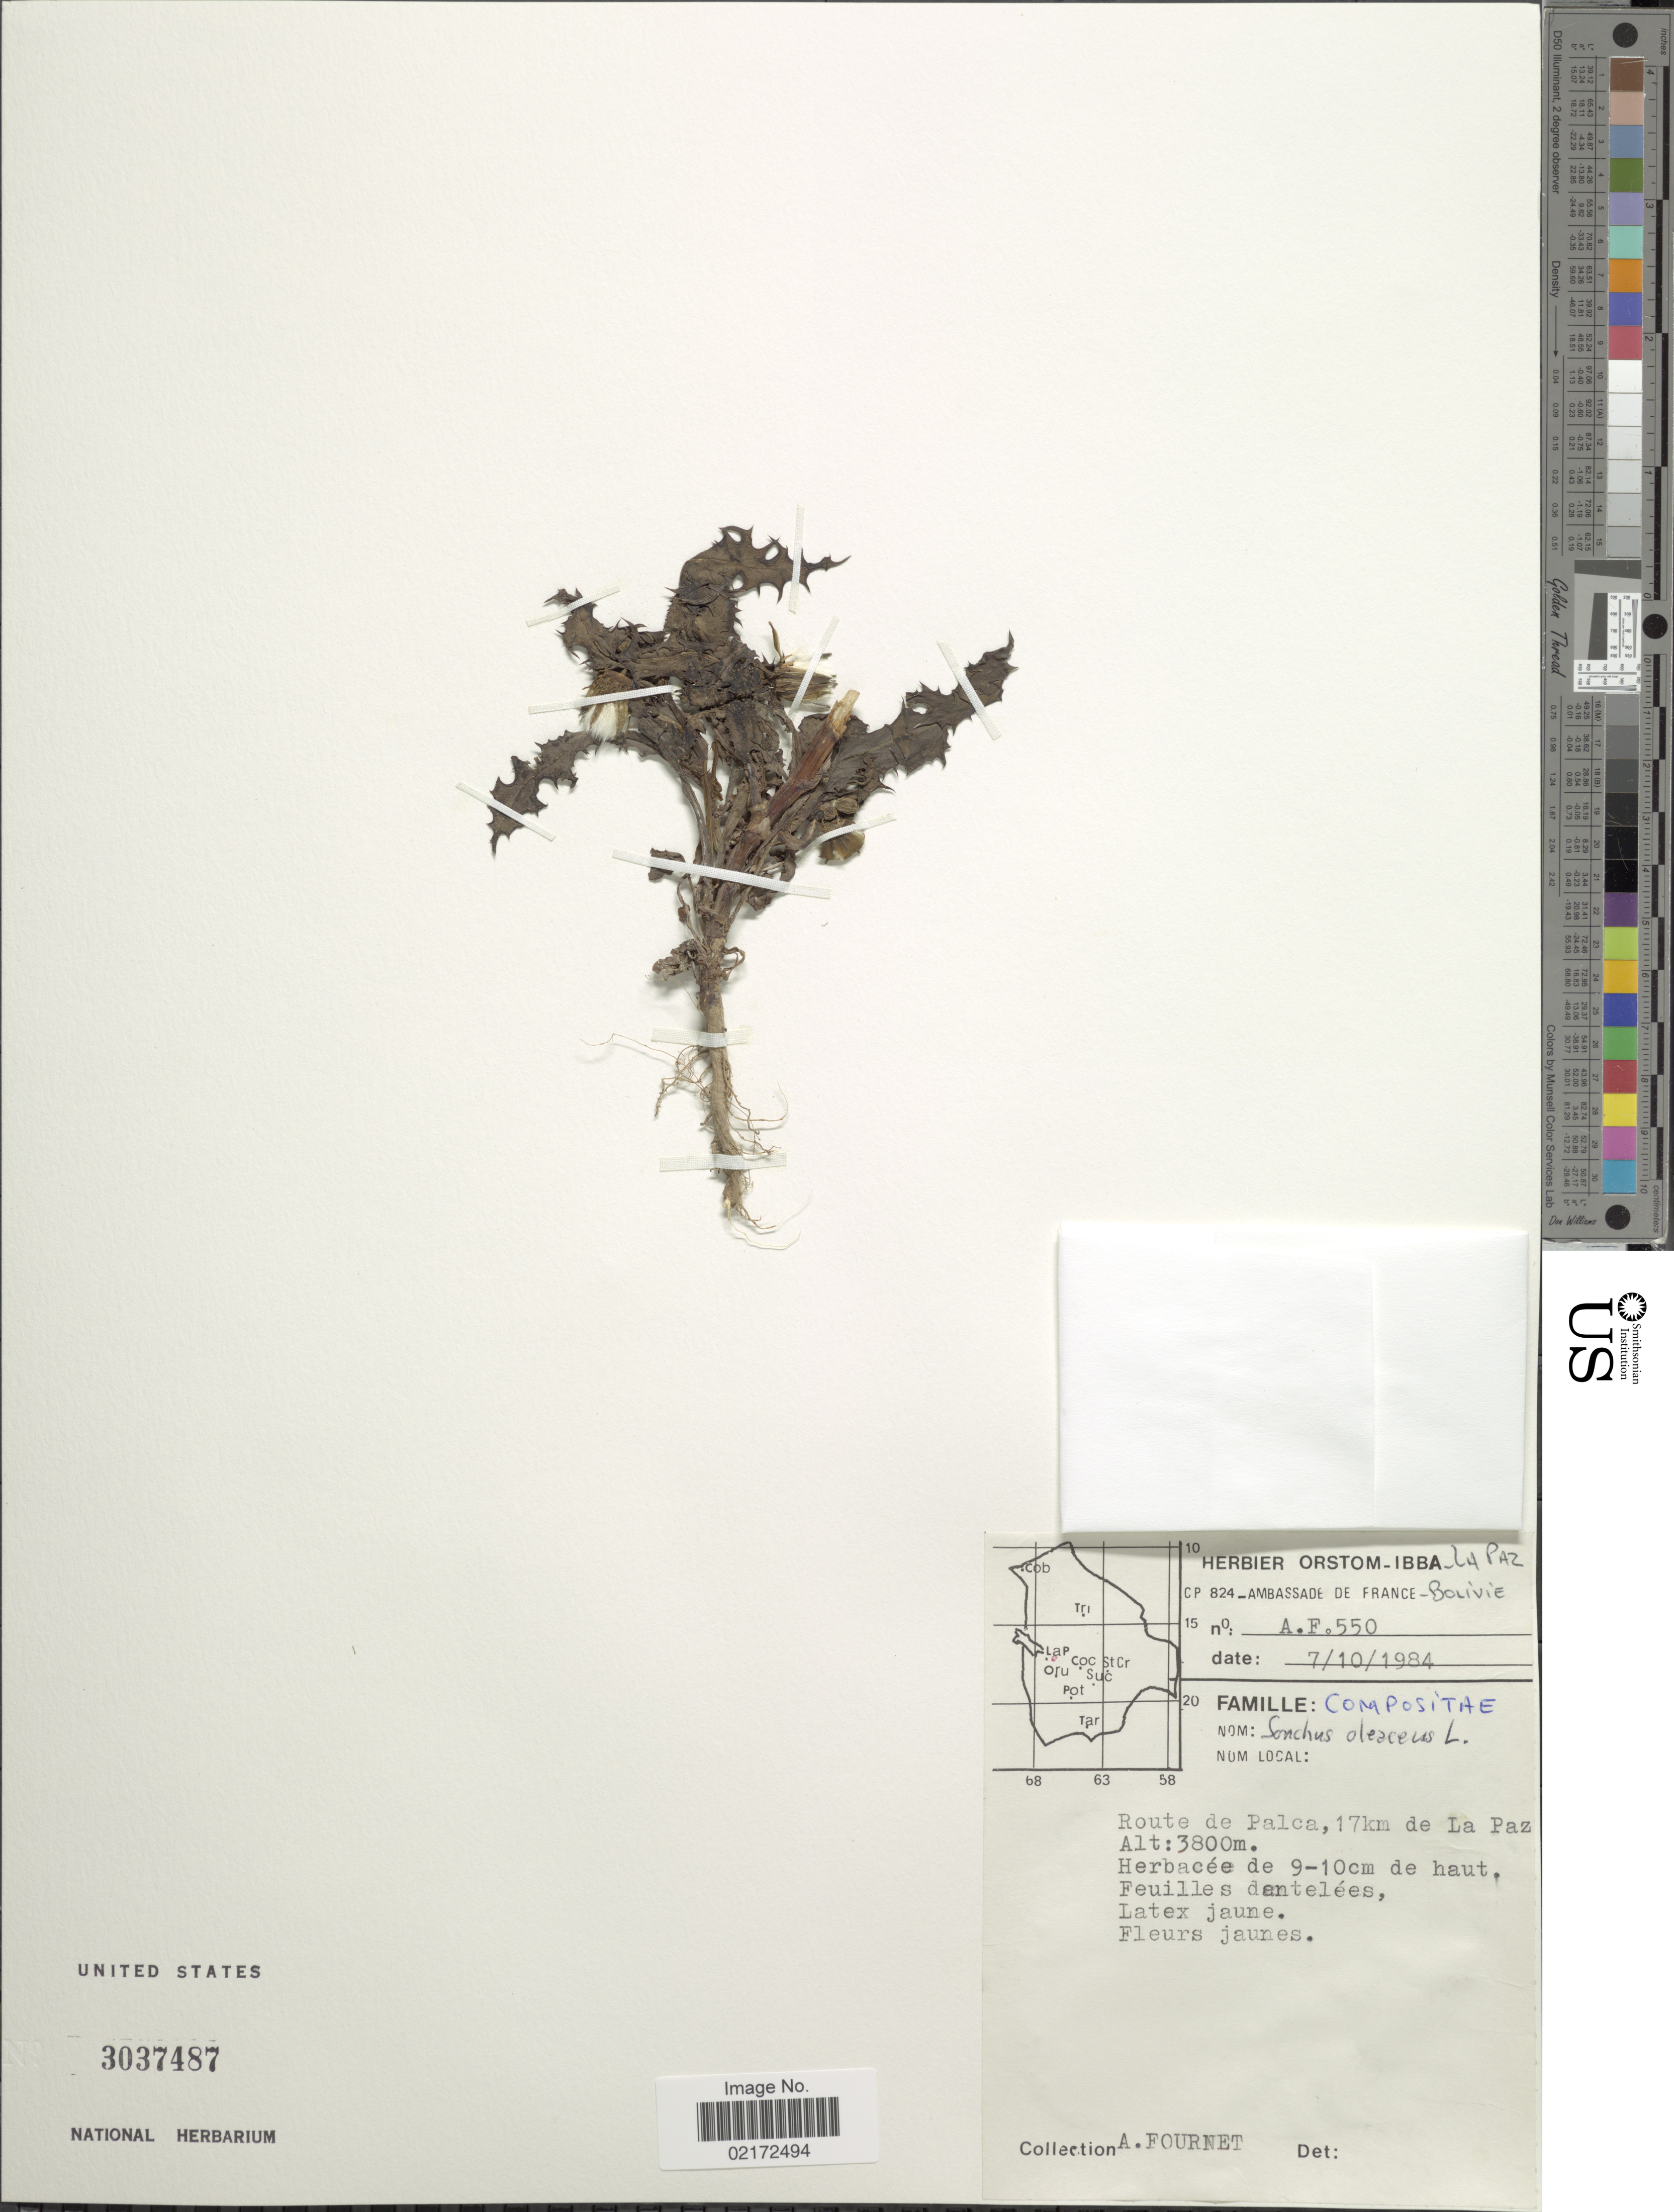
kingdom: Plantae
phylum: Tracheophyta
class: Magnoliopsida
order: Asterales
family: Asteraceae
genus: Sonchus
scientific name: Sonchus oleraceus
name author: L.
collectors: A. Fournet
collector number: A.F.550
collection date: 1984-10-07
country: Bolivia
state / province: La Paz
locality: Route de Palca, 17km de La Paz.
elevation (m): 3800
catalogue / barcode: US 3037487